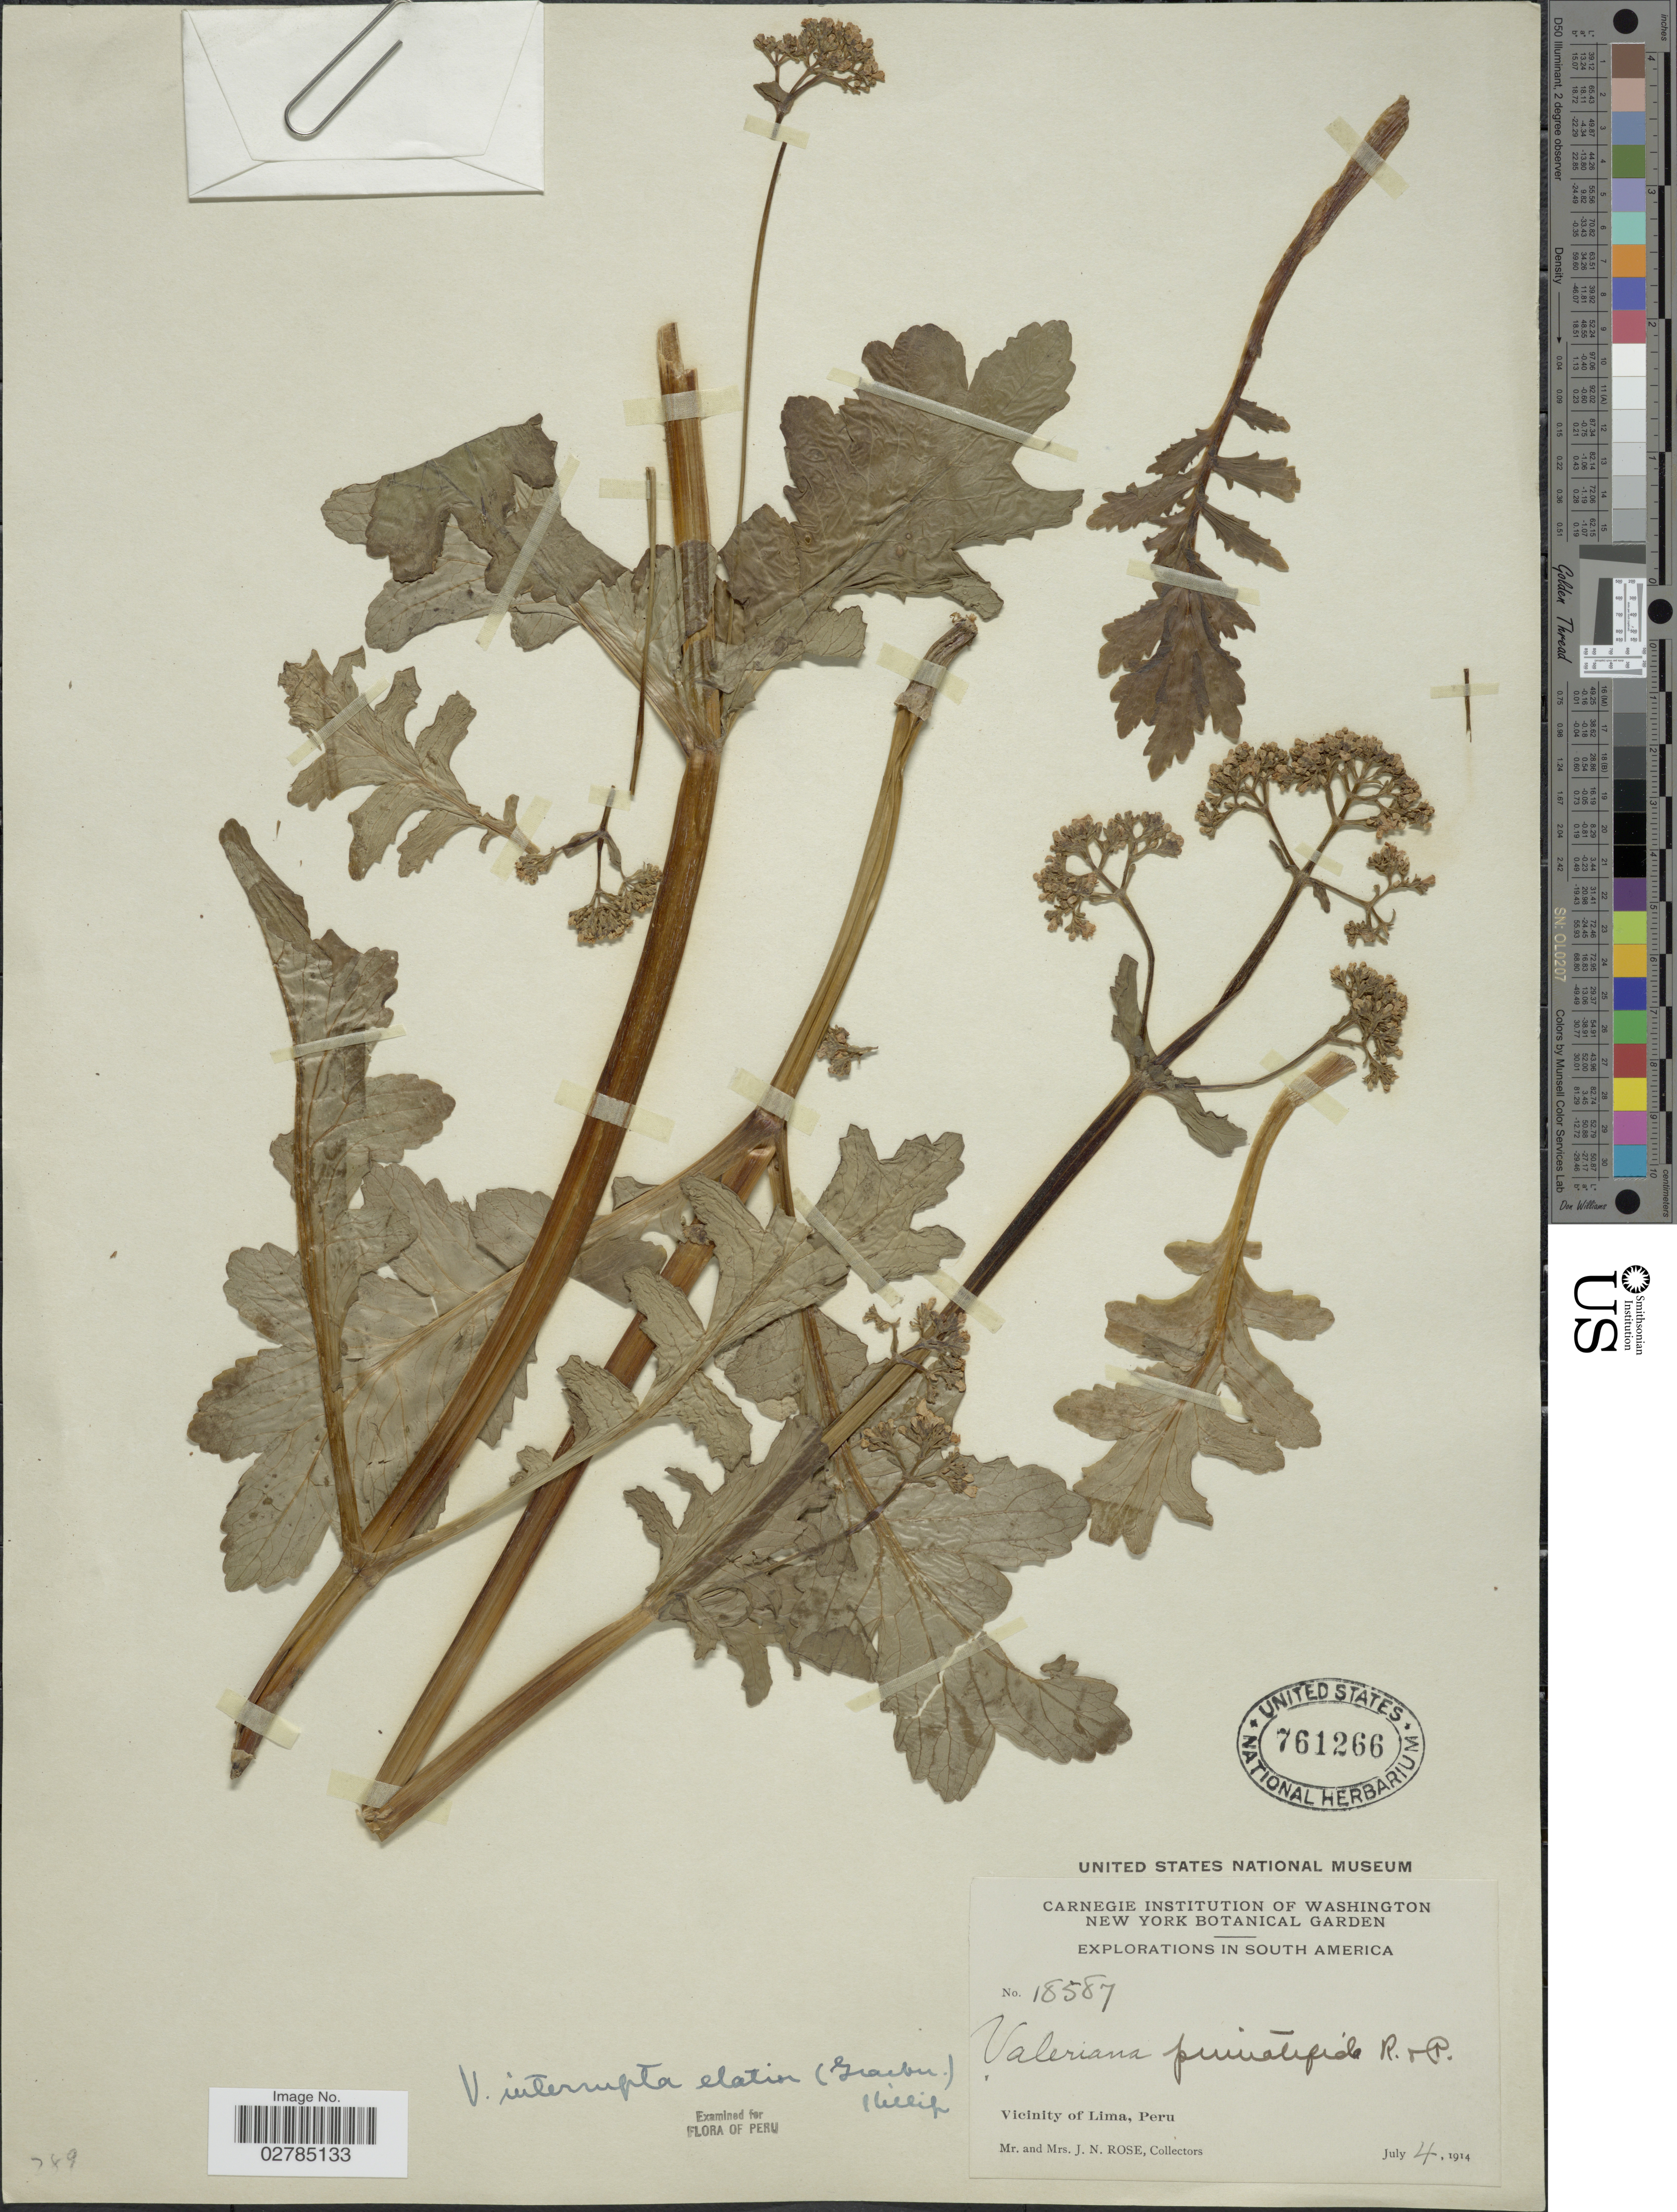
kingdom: Plantae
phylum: Tracheophyta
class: Magnoliopsida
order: Dipsacales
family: Caprifoliaceae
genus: Valeriana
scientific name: Valeriana pinnatifida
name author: Ruiz & Pav.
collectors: J. N. Rose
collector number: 18587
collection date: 1914-07-04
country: Peru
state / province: Lima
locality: Vicinity of Lima.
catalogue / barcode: US 761266